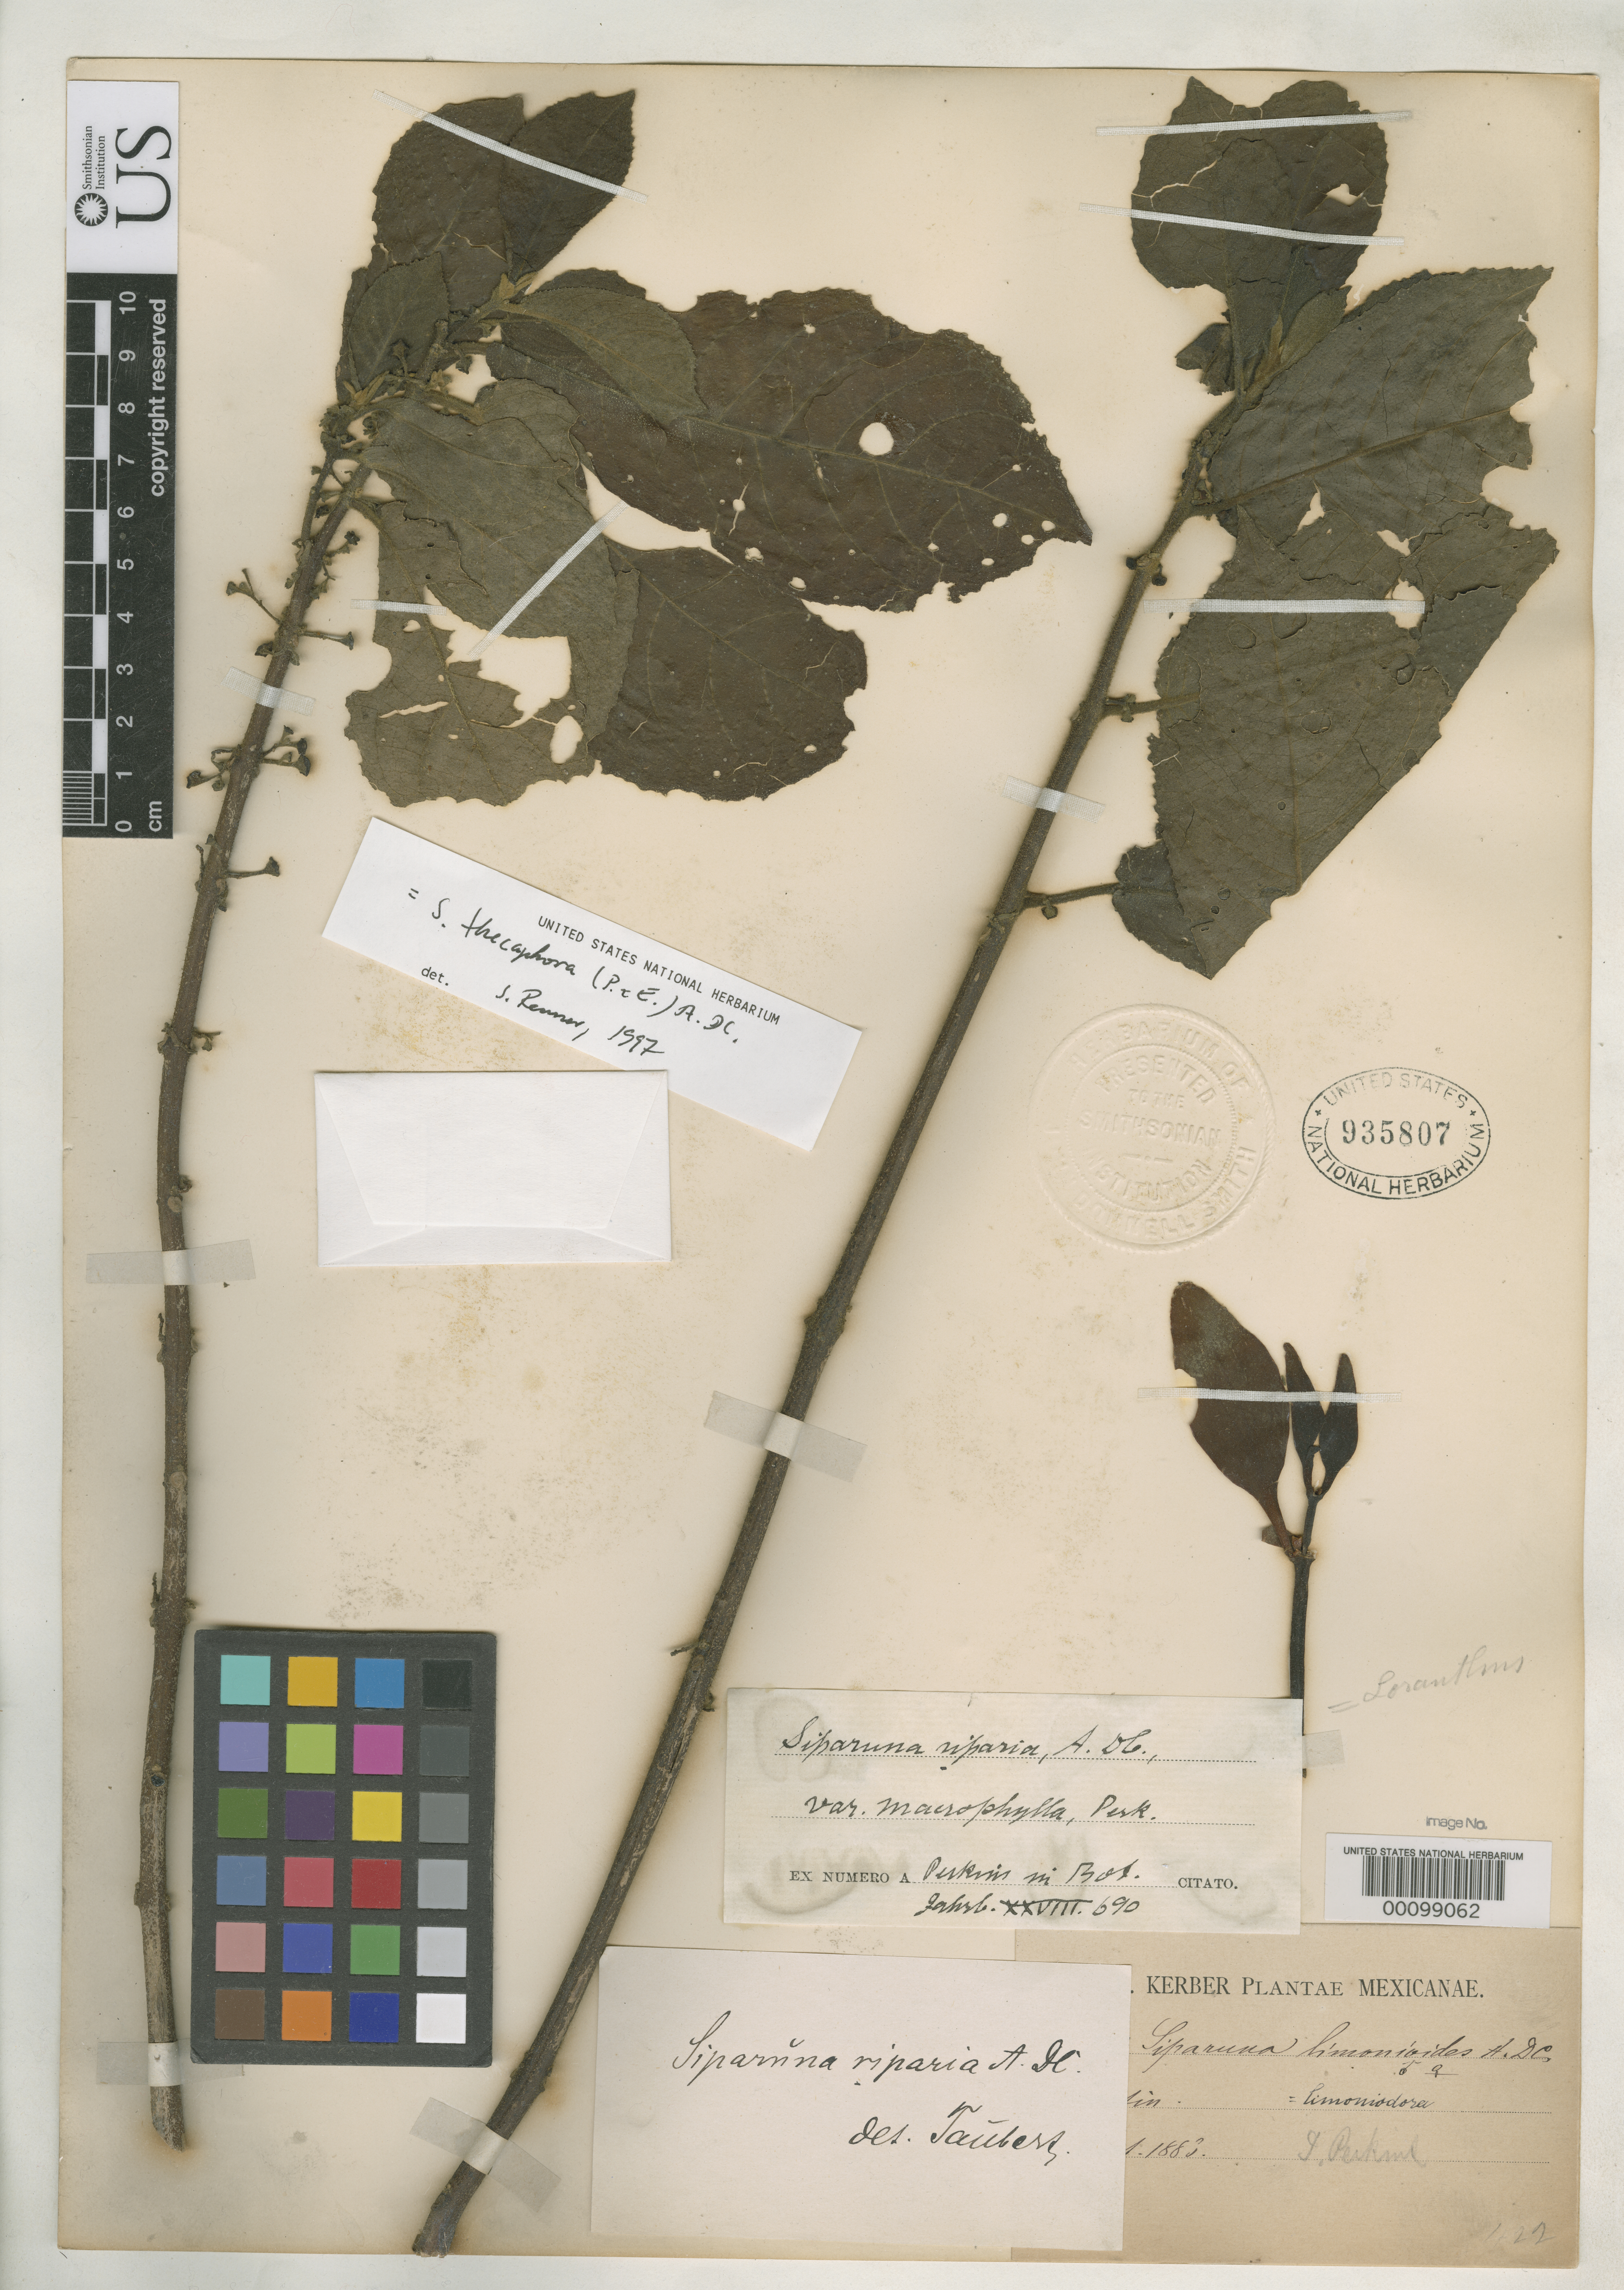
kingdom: Plantae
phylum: Tracheophyta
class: Magnoliopsida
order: Laurales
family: Siparunaceae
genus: Siparuna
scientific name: Siparuna riparia var. macrophylla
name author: Perkins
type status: Isotype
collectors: E. Kerber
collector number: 370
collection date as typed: Mar 1883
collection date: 1883-03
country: Mexico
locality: Fortin.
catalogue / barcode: US 935807